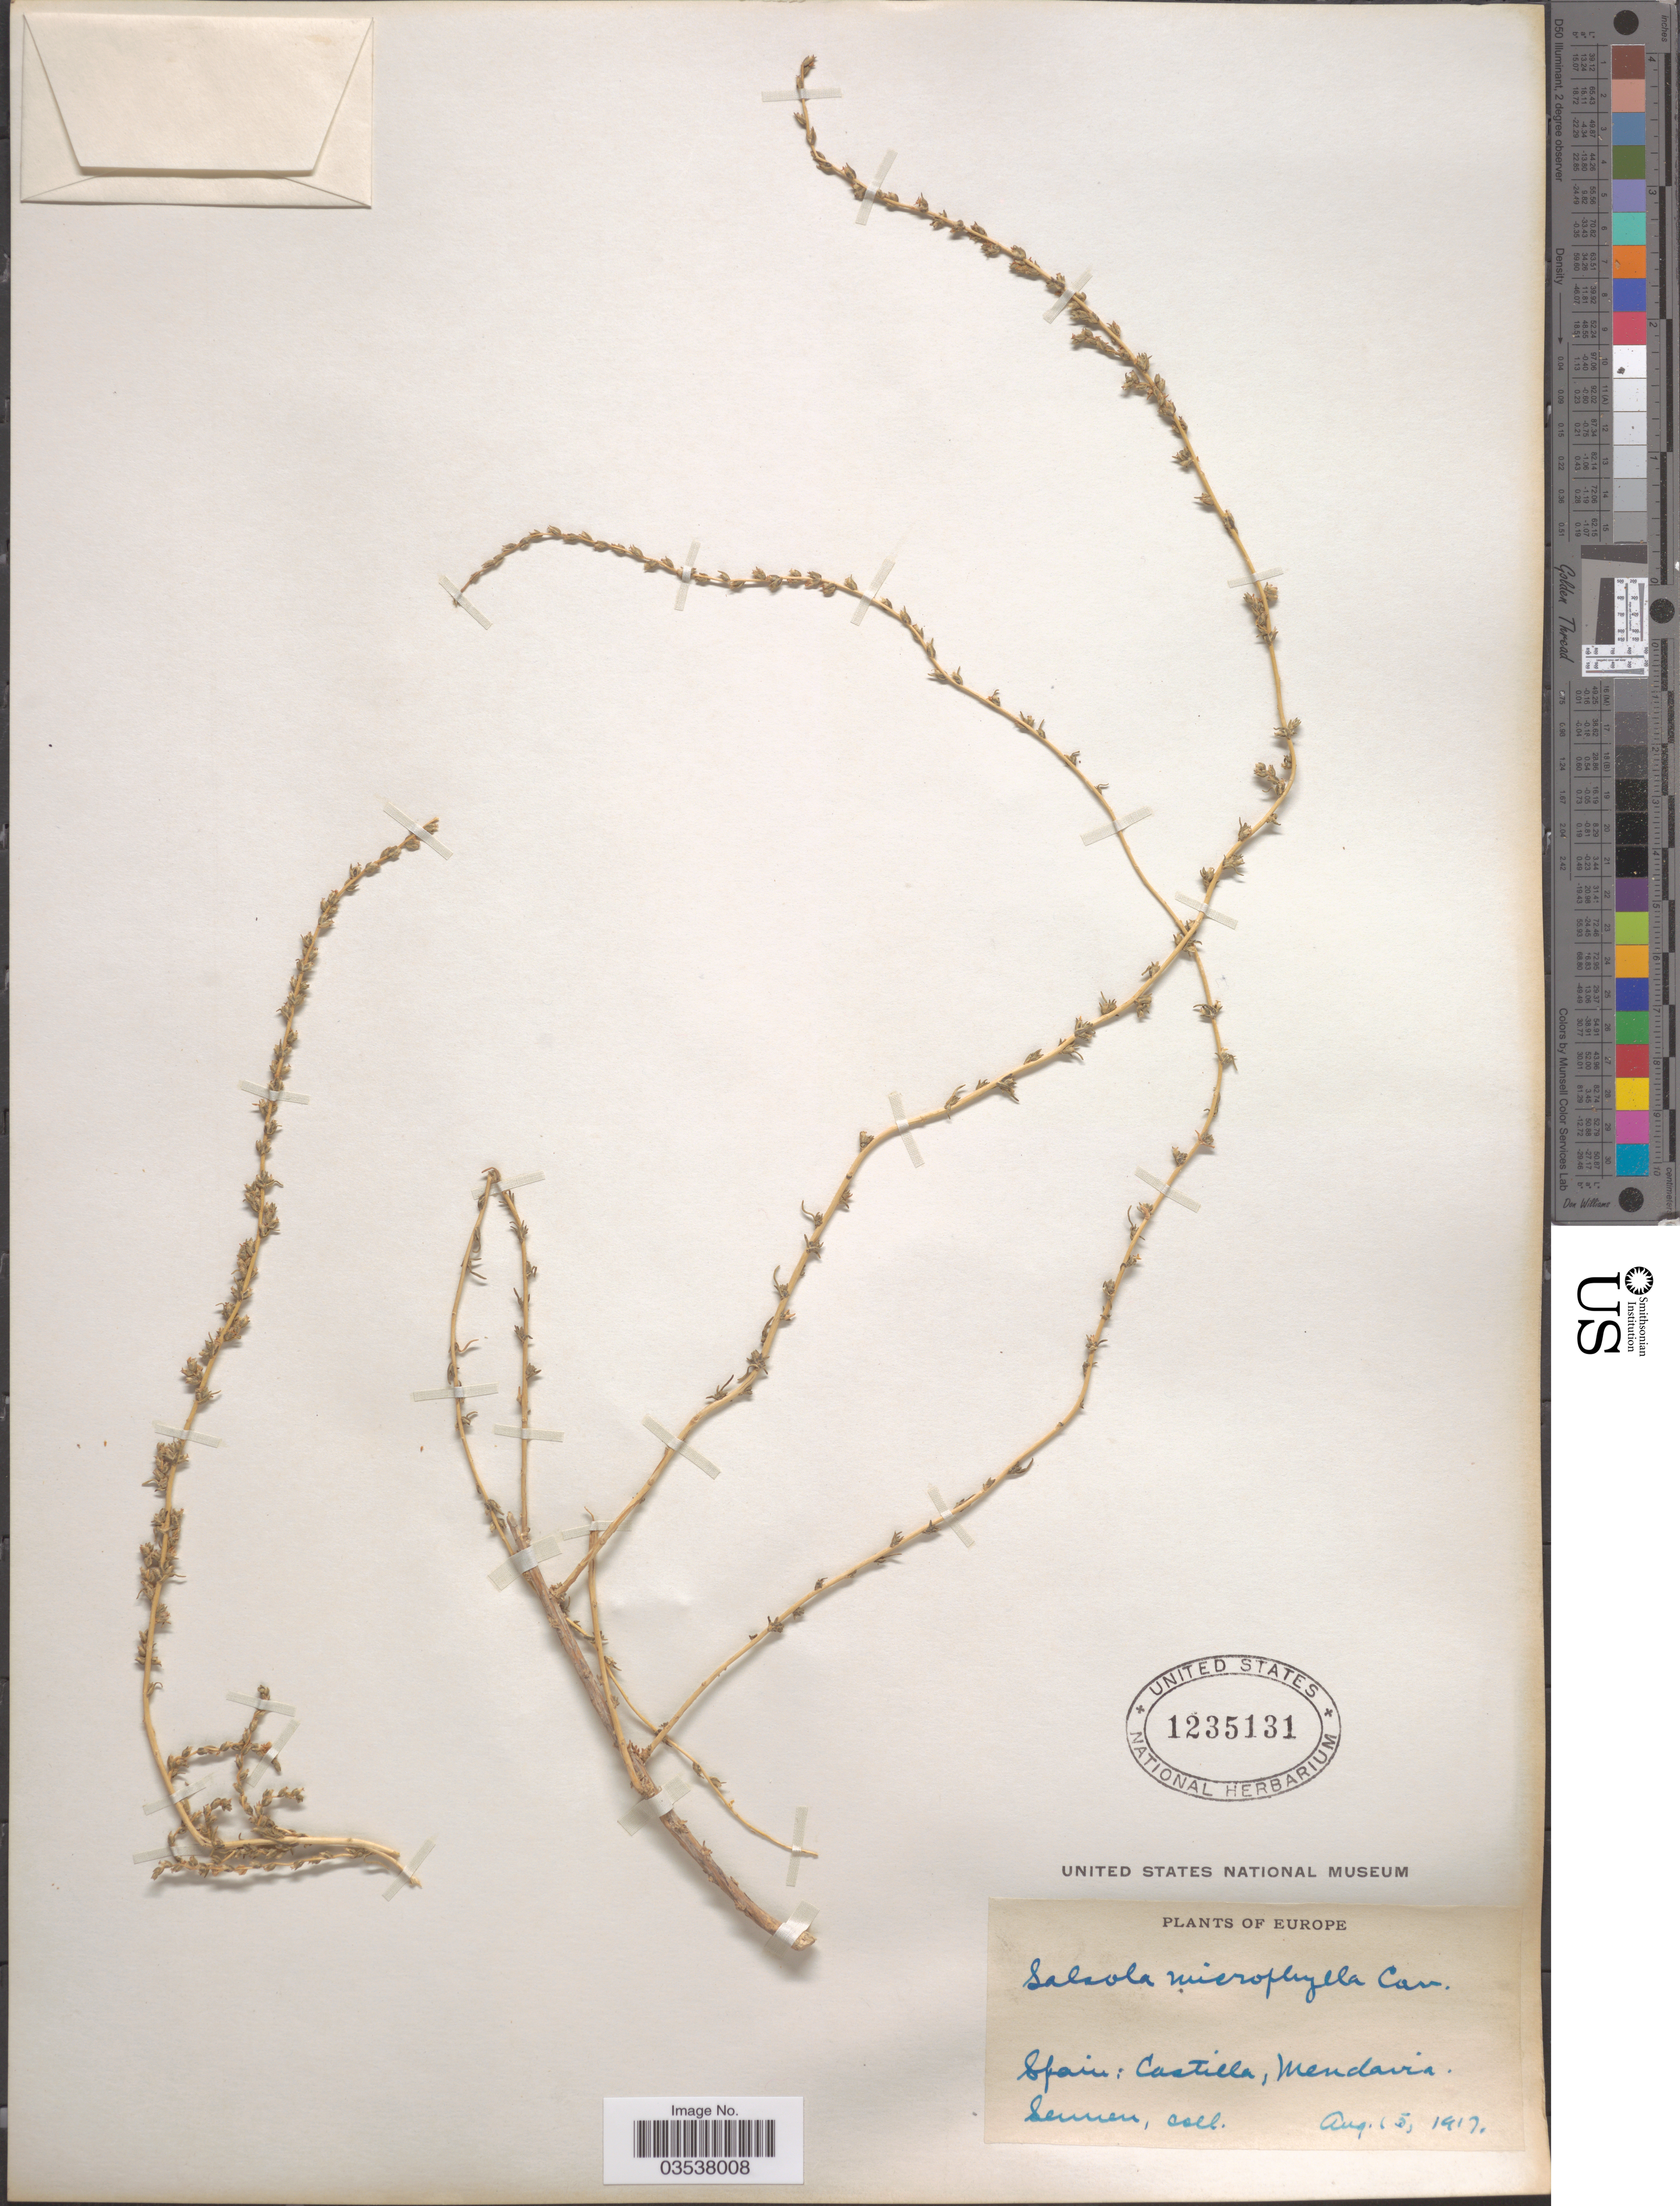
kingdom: Plantae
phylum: Tracheophyta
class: Magnoliopsida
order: Caryophyllales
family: Amaranthaceae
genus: Caroxylon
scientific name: Caroxylon vermiculatum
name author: (L.) Akhani & Roalson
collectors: E. Sennen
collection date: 1917-08-15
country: Spain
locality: Europe. Castilla, Mendavia.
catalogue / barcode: US 1235131